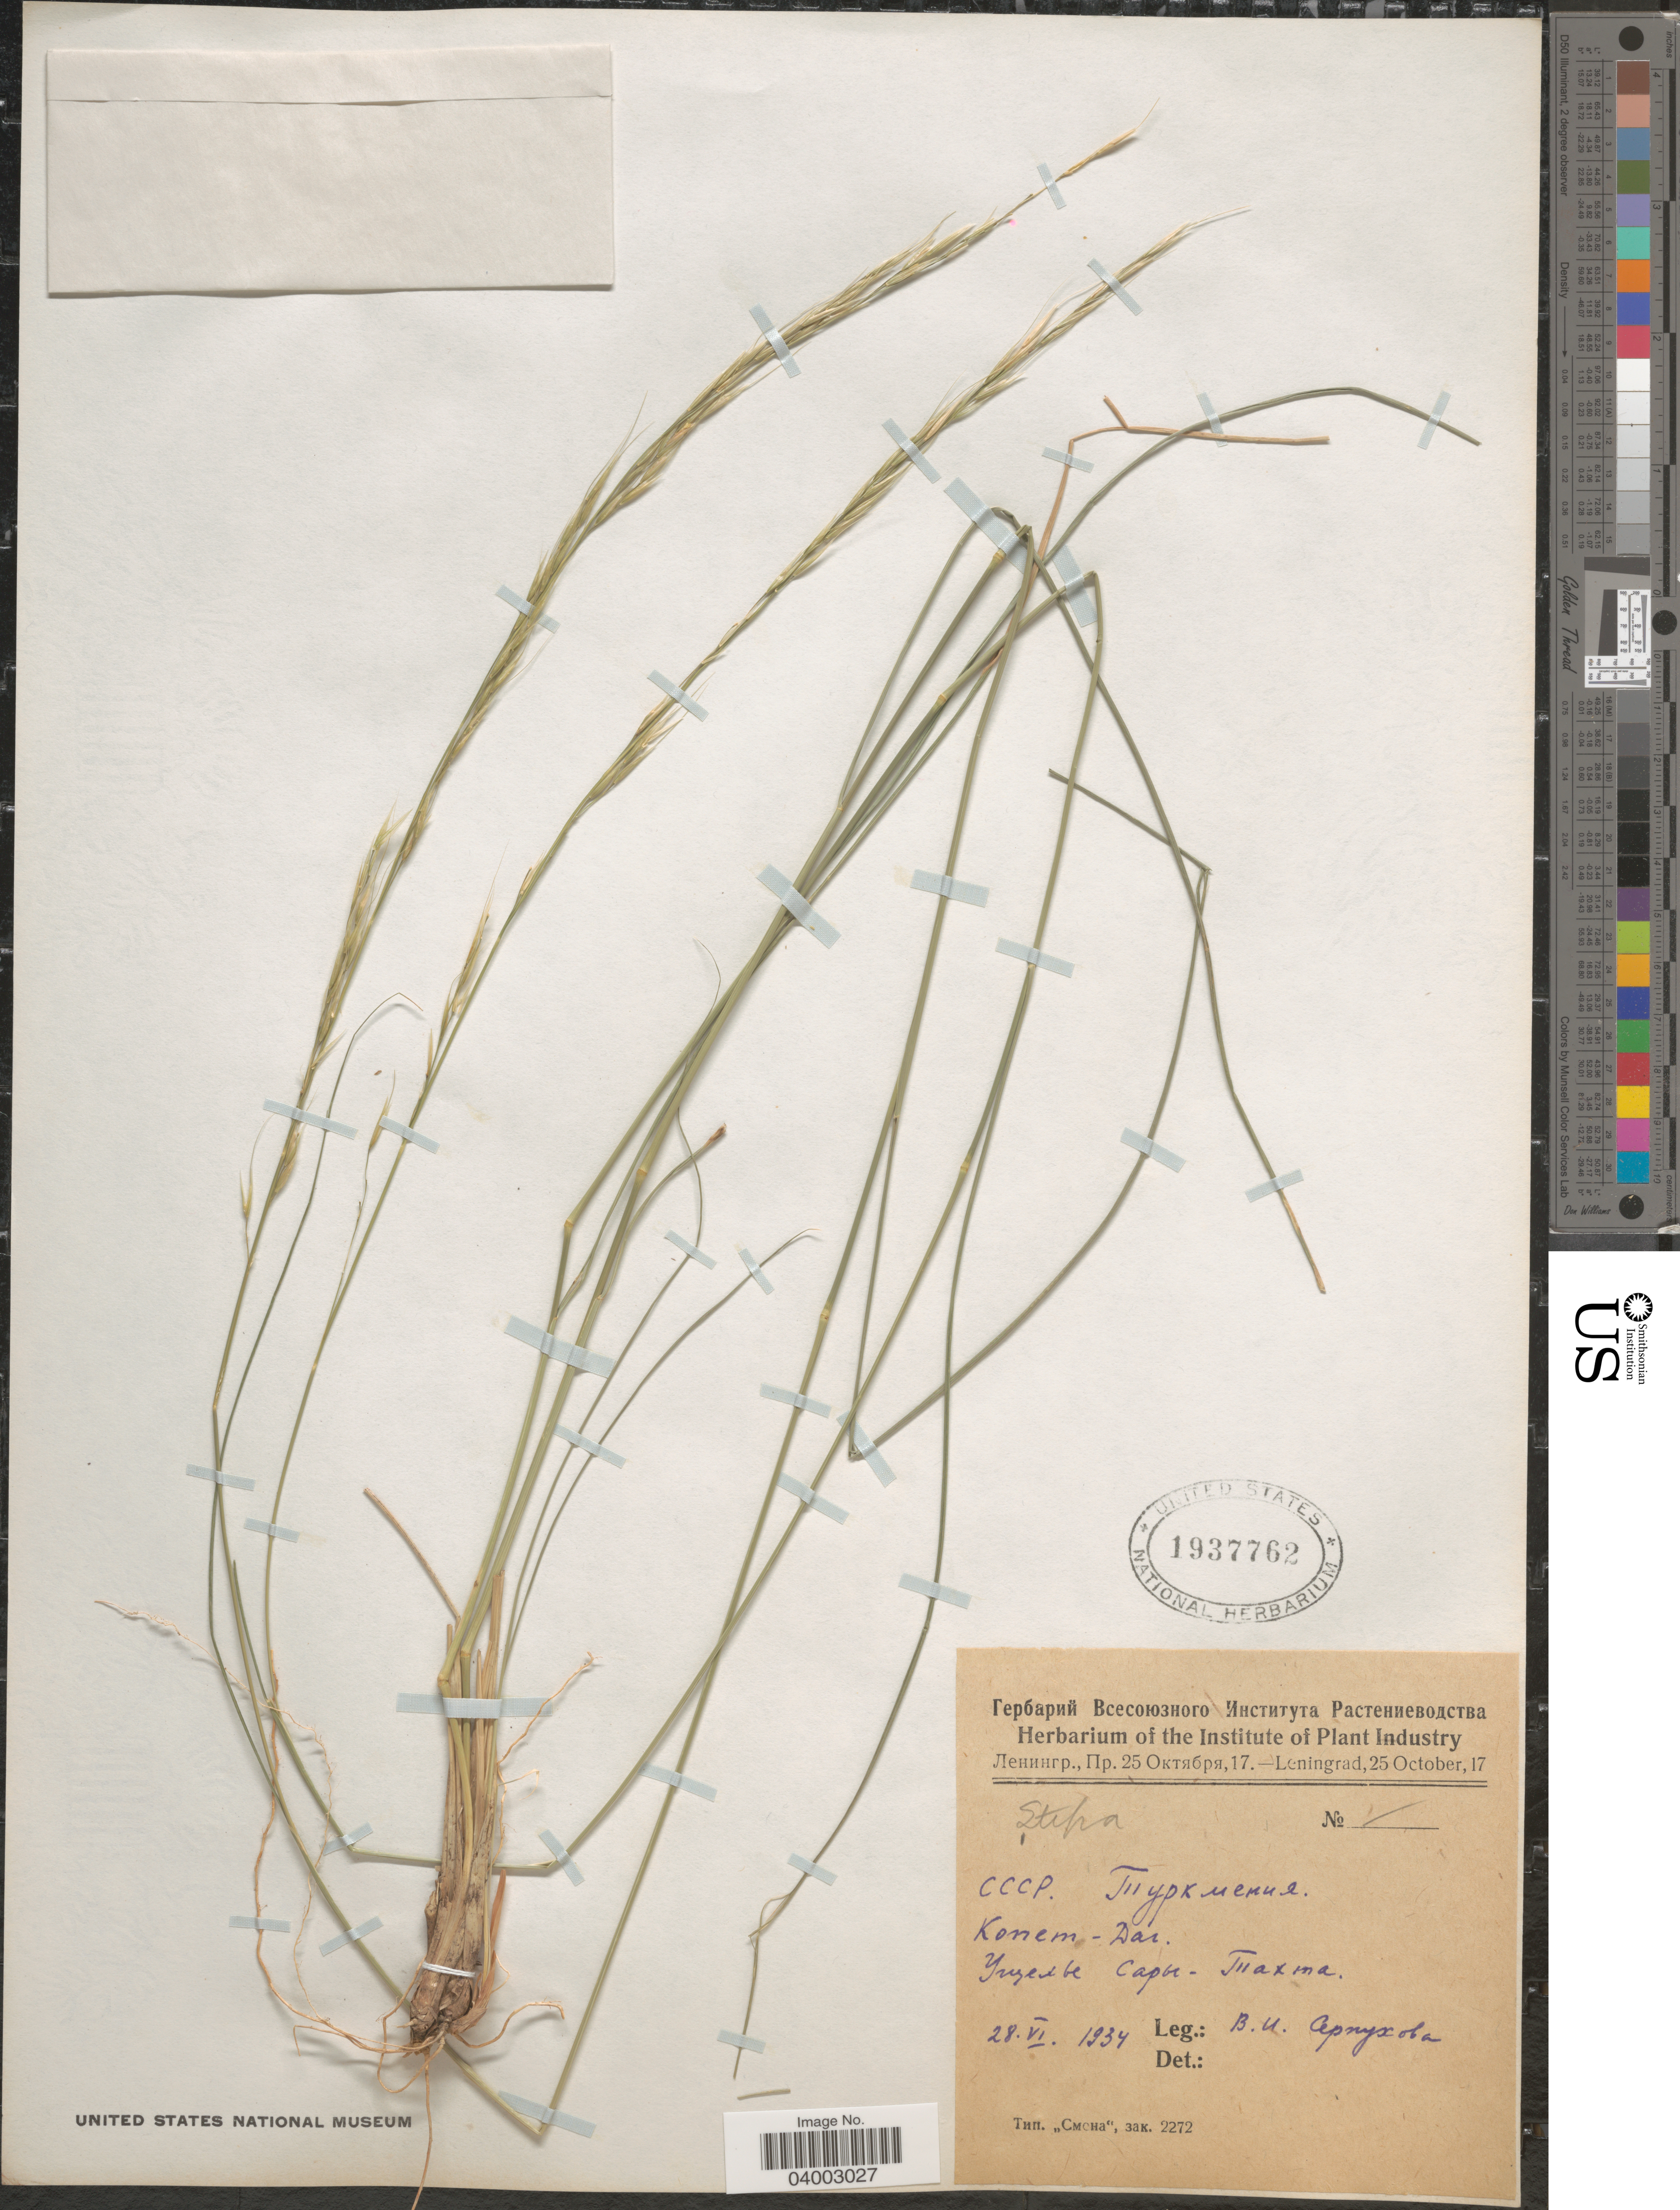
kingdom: Plantae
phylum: Tracheophyta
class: Liliopsida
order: Poales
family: Poaceae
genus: Stipa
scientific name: Stipa sp.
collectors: V. Serpukhova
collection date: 1934-06-28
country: Turkmenistan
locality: Kopetdag, Gorge Sary-Takhta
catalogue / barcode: US 1937762